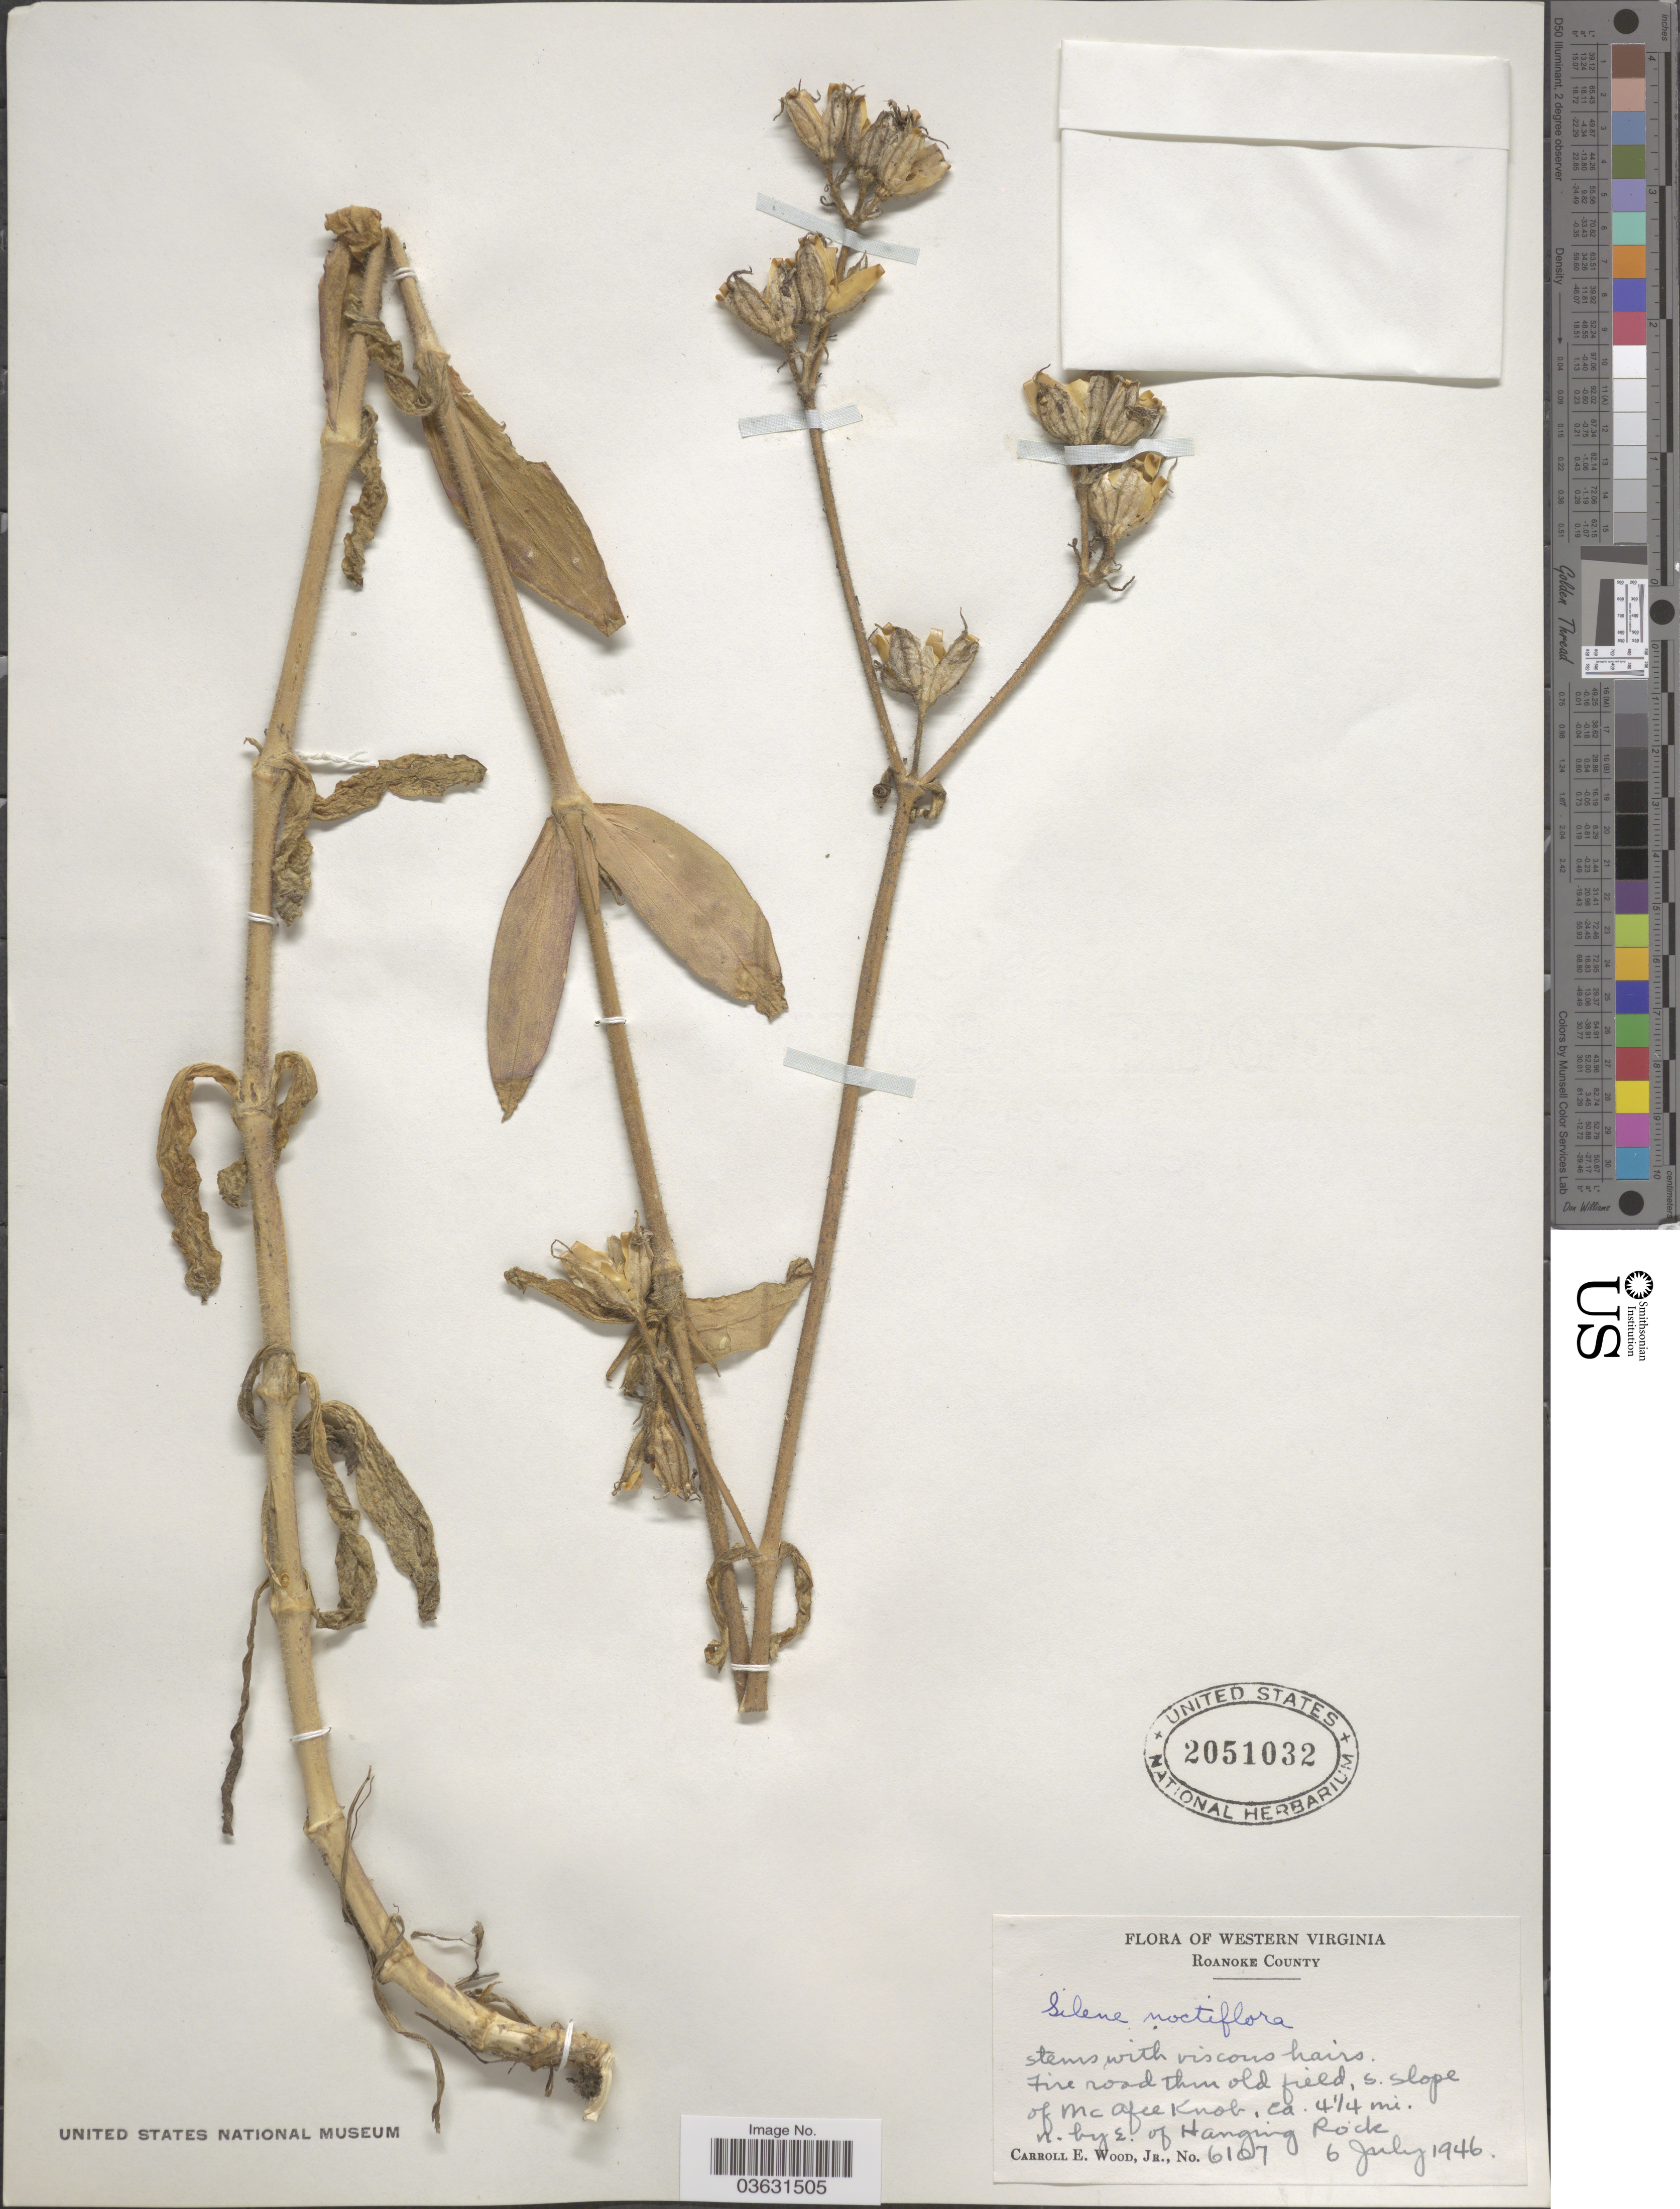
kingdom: Plantae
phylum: Tracheophyta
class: Magnoliopsida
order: Caryophyllales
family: Caryophyllaceae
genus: Silene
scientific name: Silene noctiflora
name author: L.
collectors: C. E. Wood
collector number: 6107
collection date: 1946-07-06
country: United States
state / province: Virginia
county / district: Roanoke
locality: Western Virginia. Roanoke County. S. slope of McAfee Knob, ca. 4¼ mi. n. by E. of Hanging Rock.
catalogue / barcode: US 2051032